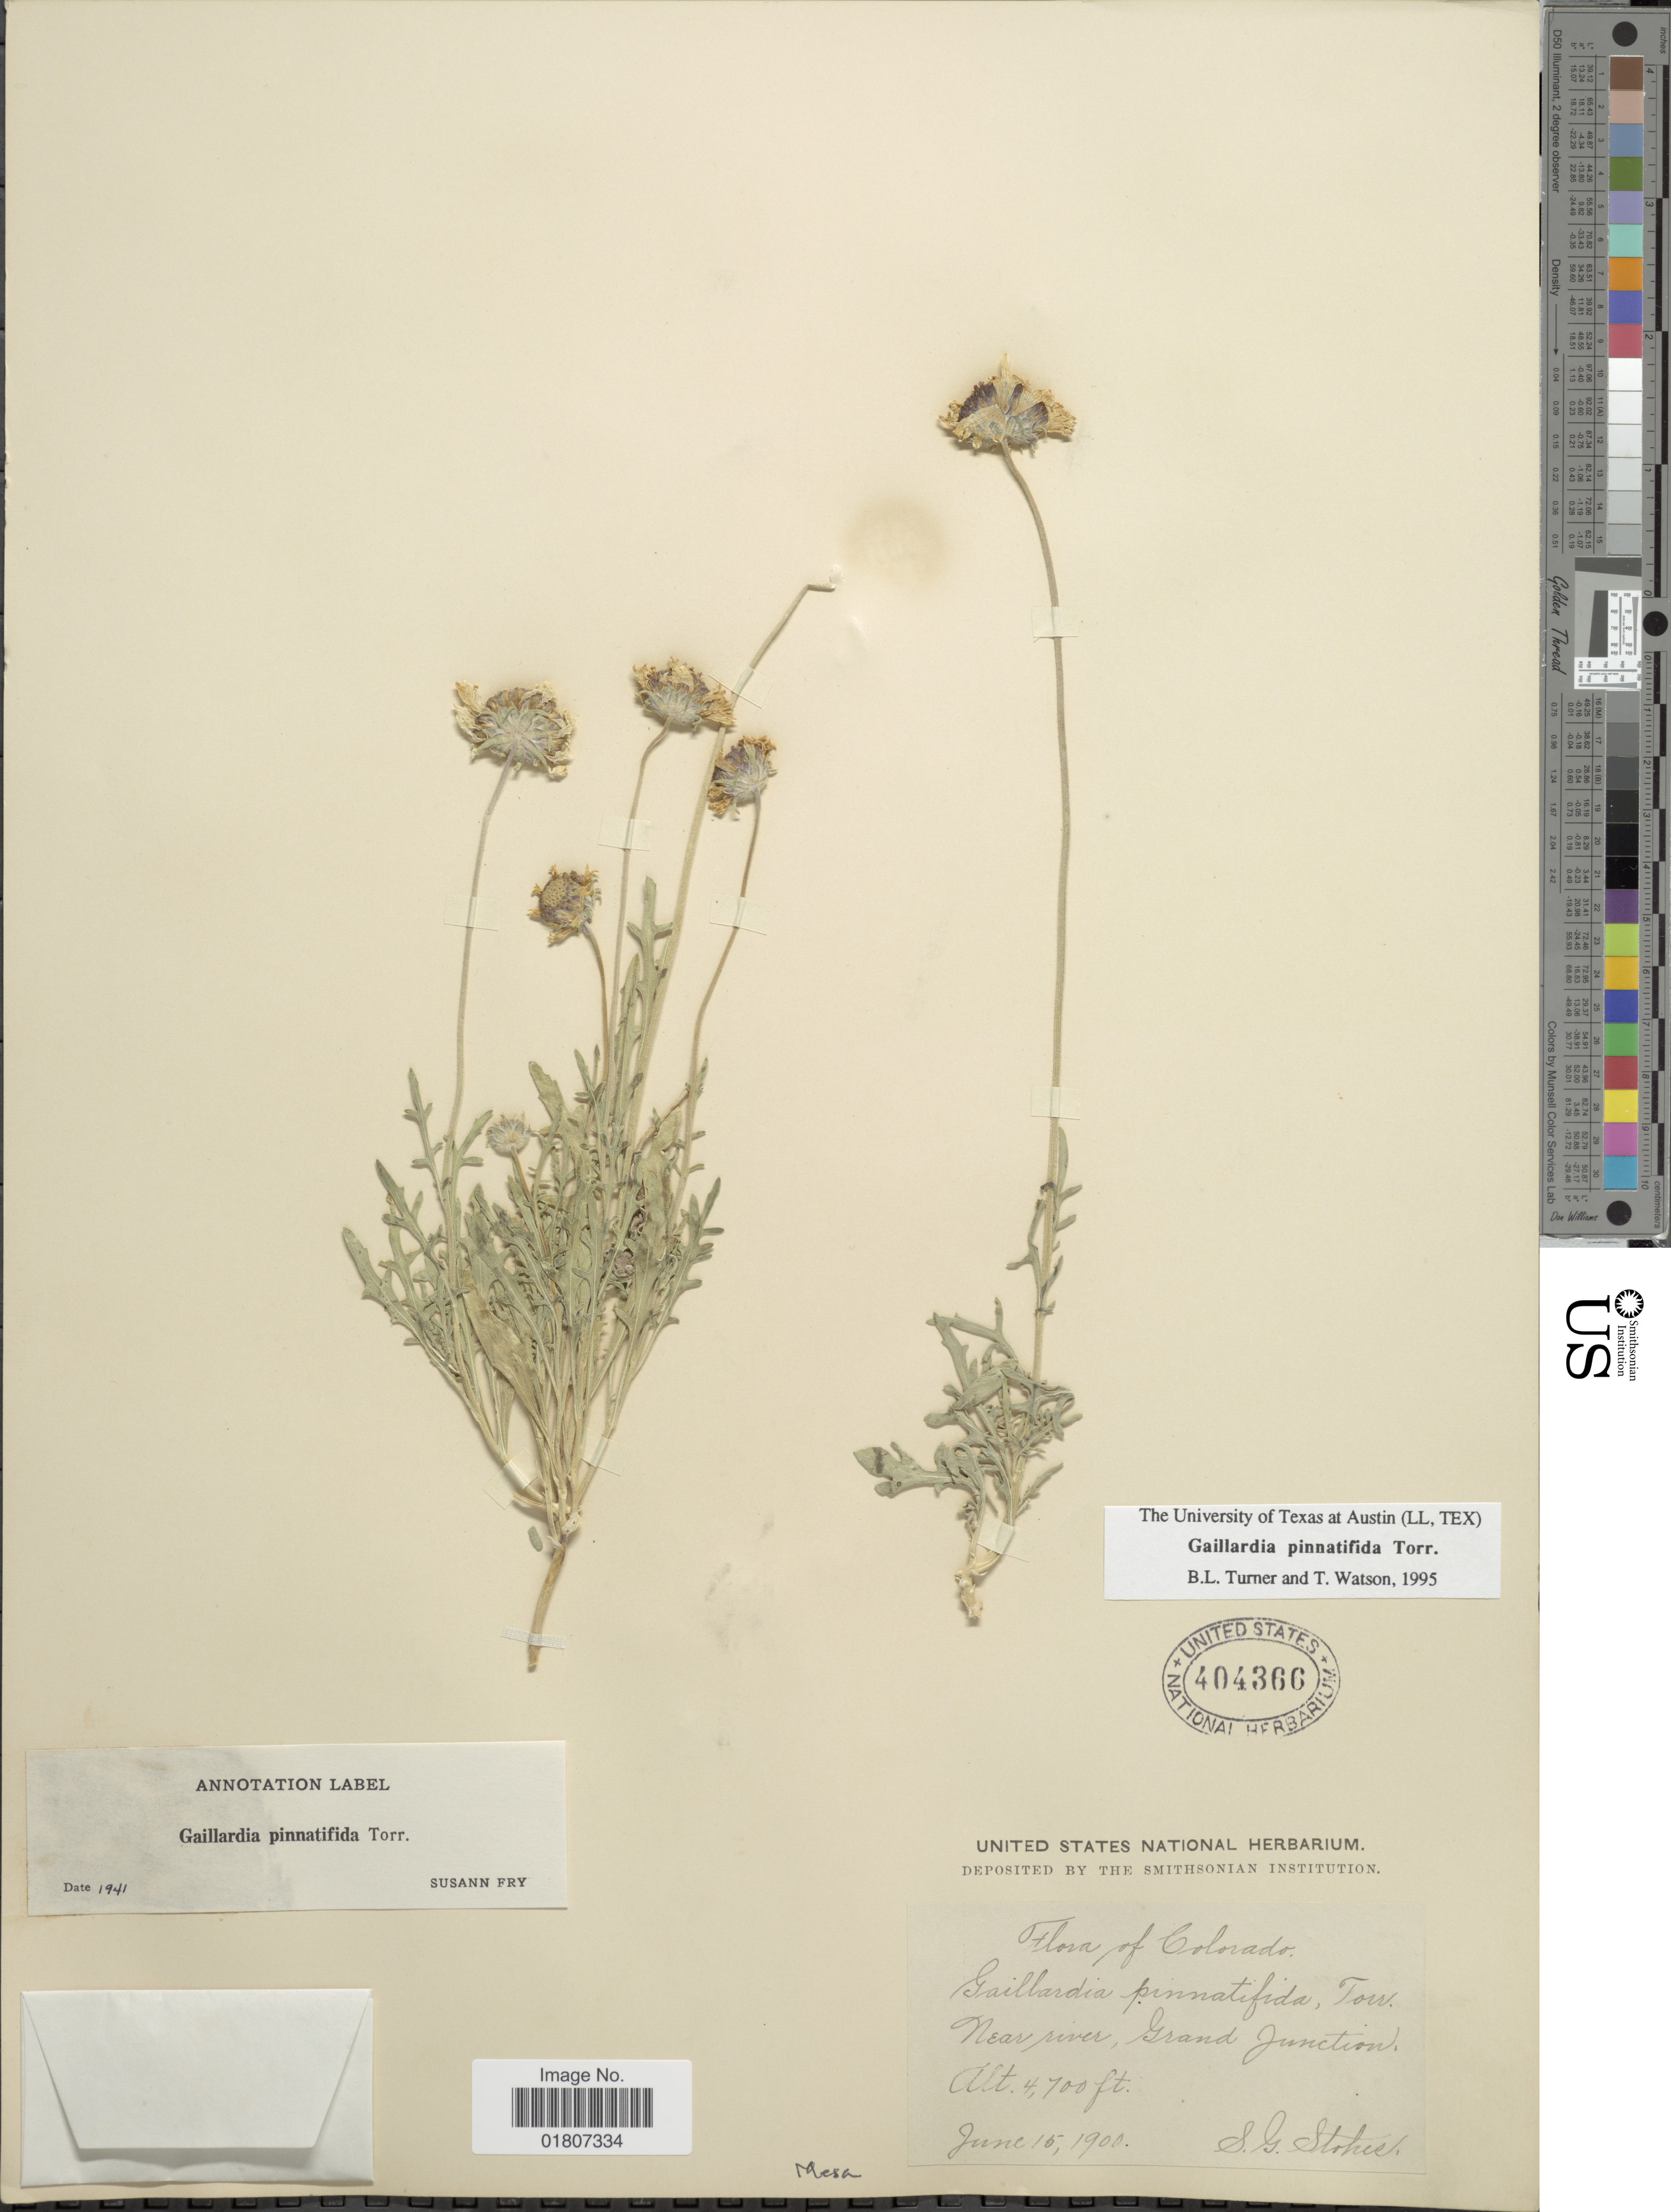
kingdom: Plantae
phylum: Tracheophyta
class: Magnoliopsida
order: Asterales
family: Asteraceae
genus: Gaillardia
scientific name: Gaillardia pinnatifida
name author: Torr.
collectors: S. G. Stokes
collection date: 1900-06-15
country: United States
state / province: Colorado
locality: Near river, Grand Junction, Mesa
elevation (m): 1433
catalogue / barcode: US 404366